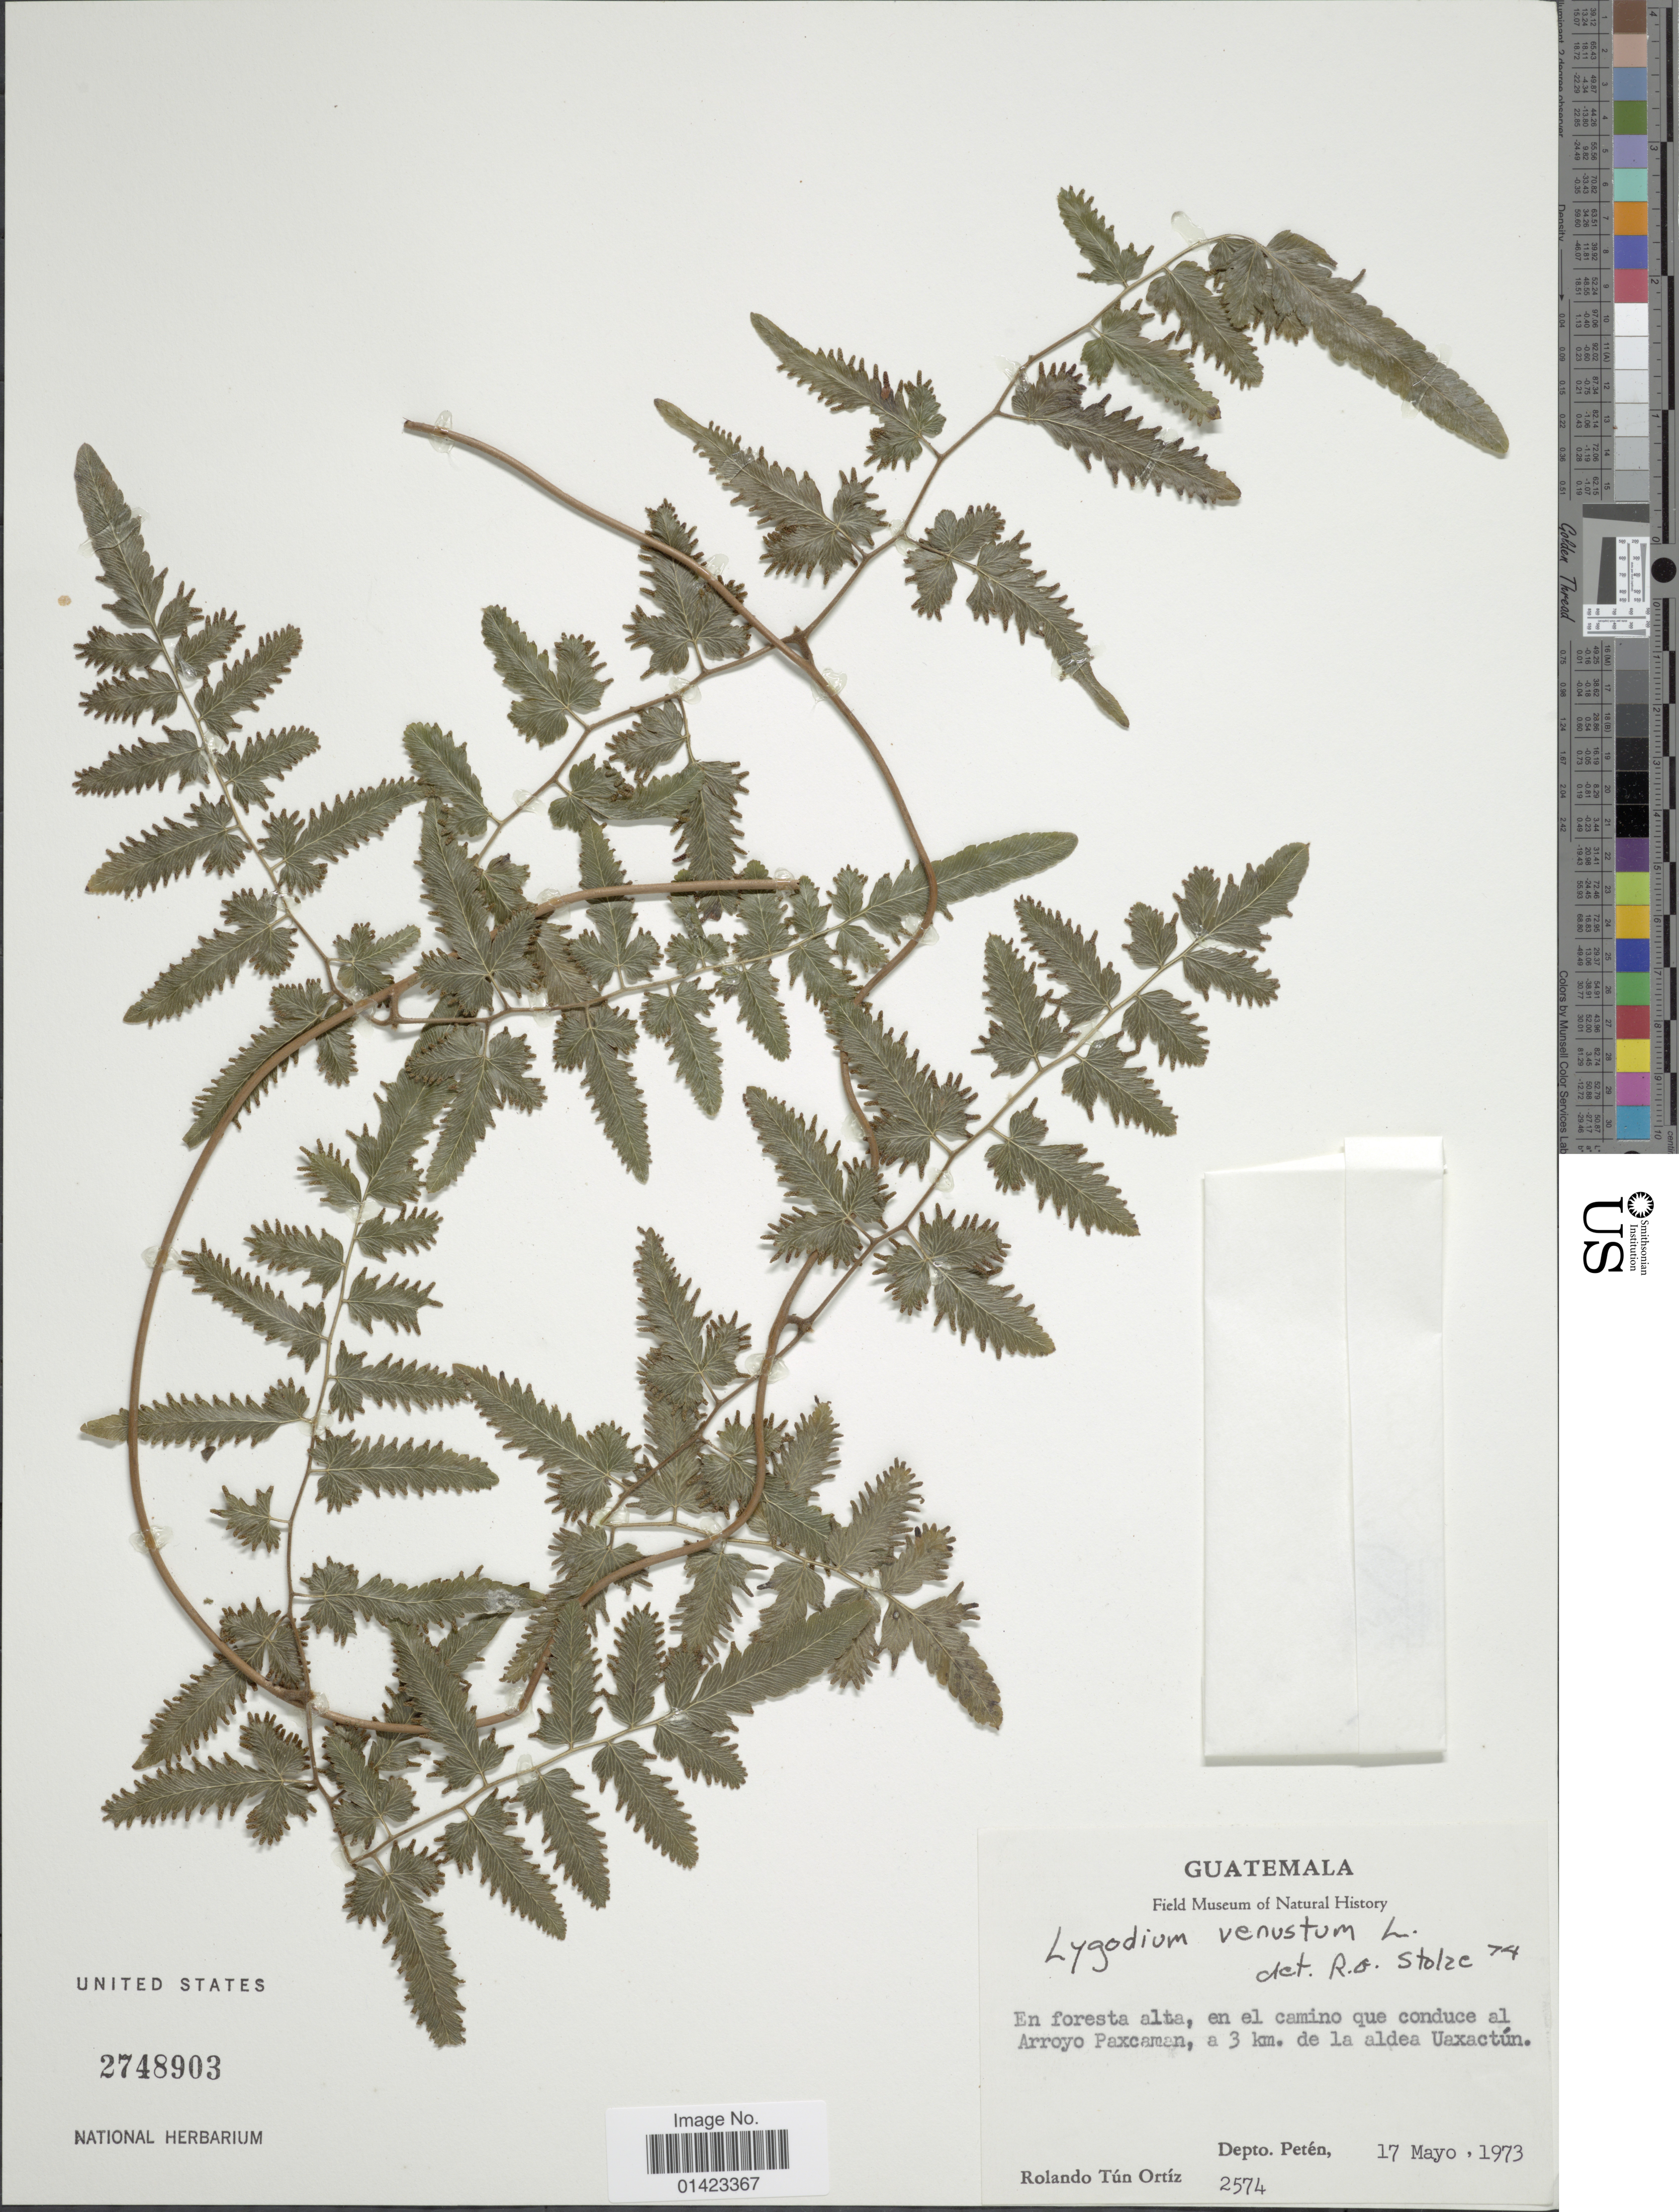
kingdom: Plantae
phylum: Tracheophyta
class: Polypodiopsida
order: Schizaeales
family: Lygodiaceae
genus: Lygodium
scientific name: Lygodium venustum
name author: Sw.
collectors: R. Tún Ortíz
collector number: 2574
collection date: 1973-05-17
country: Guatemala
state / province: El Petén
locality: En forest alta, en el camino que conduce al Arroyo Paxcaman, a 3km. de la aldea Uaxactún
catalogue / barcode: US 2748903